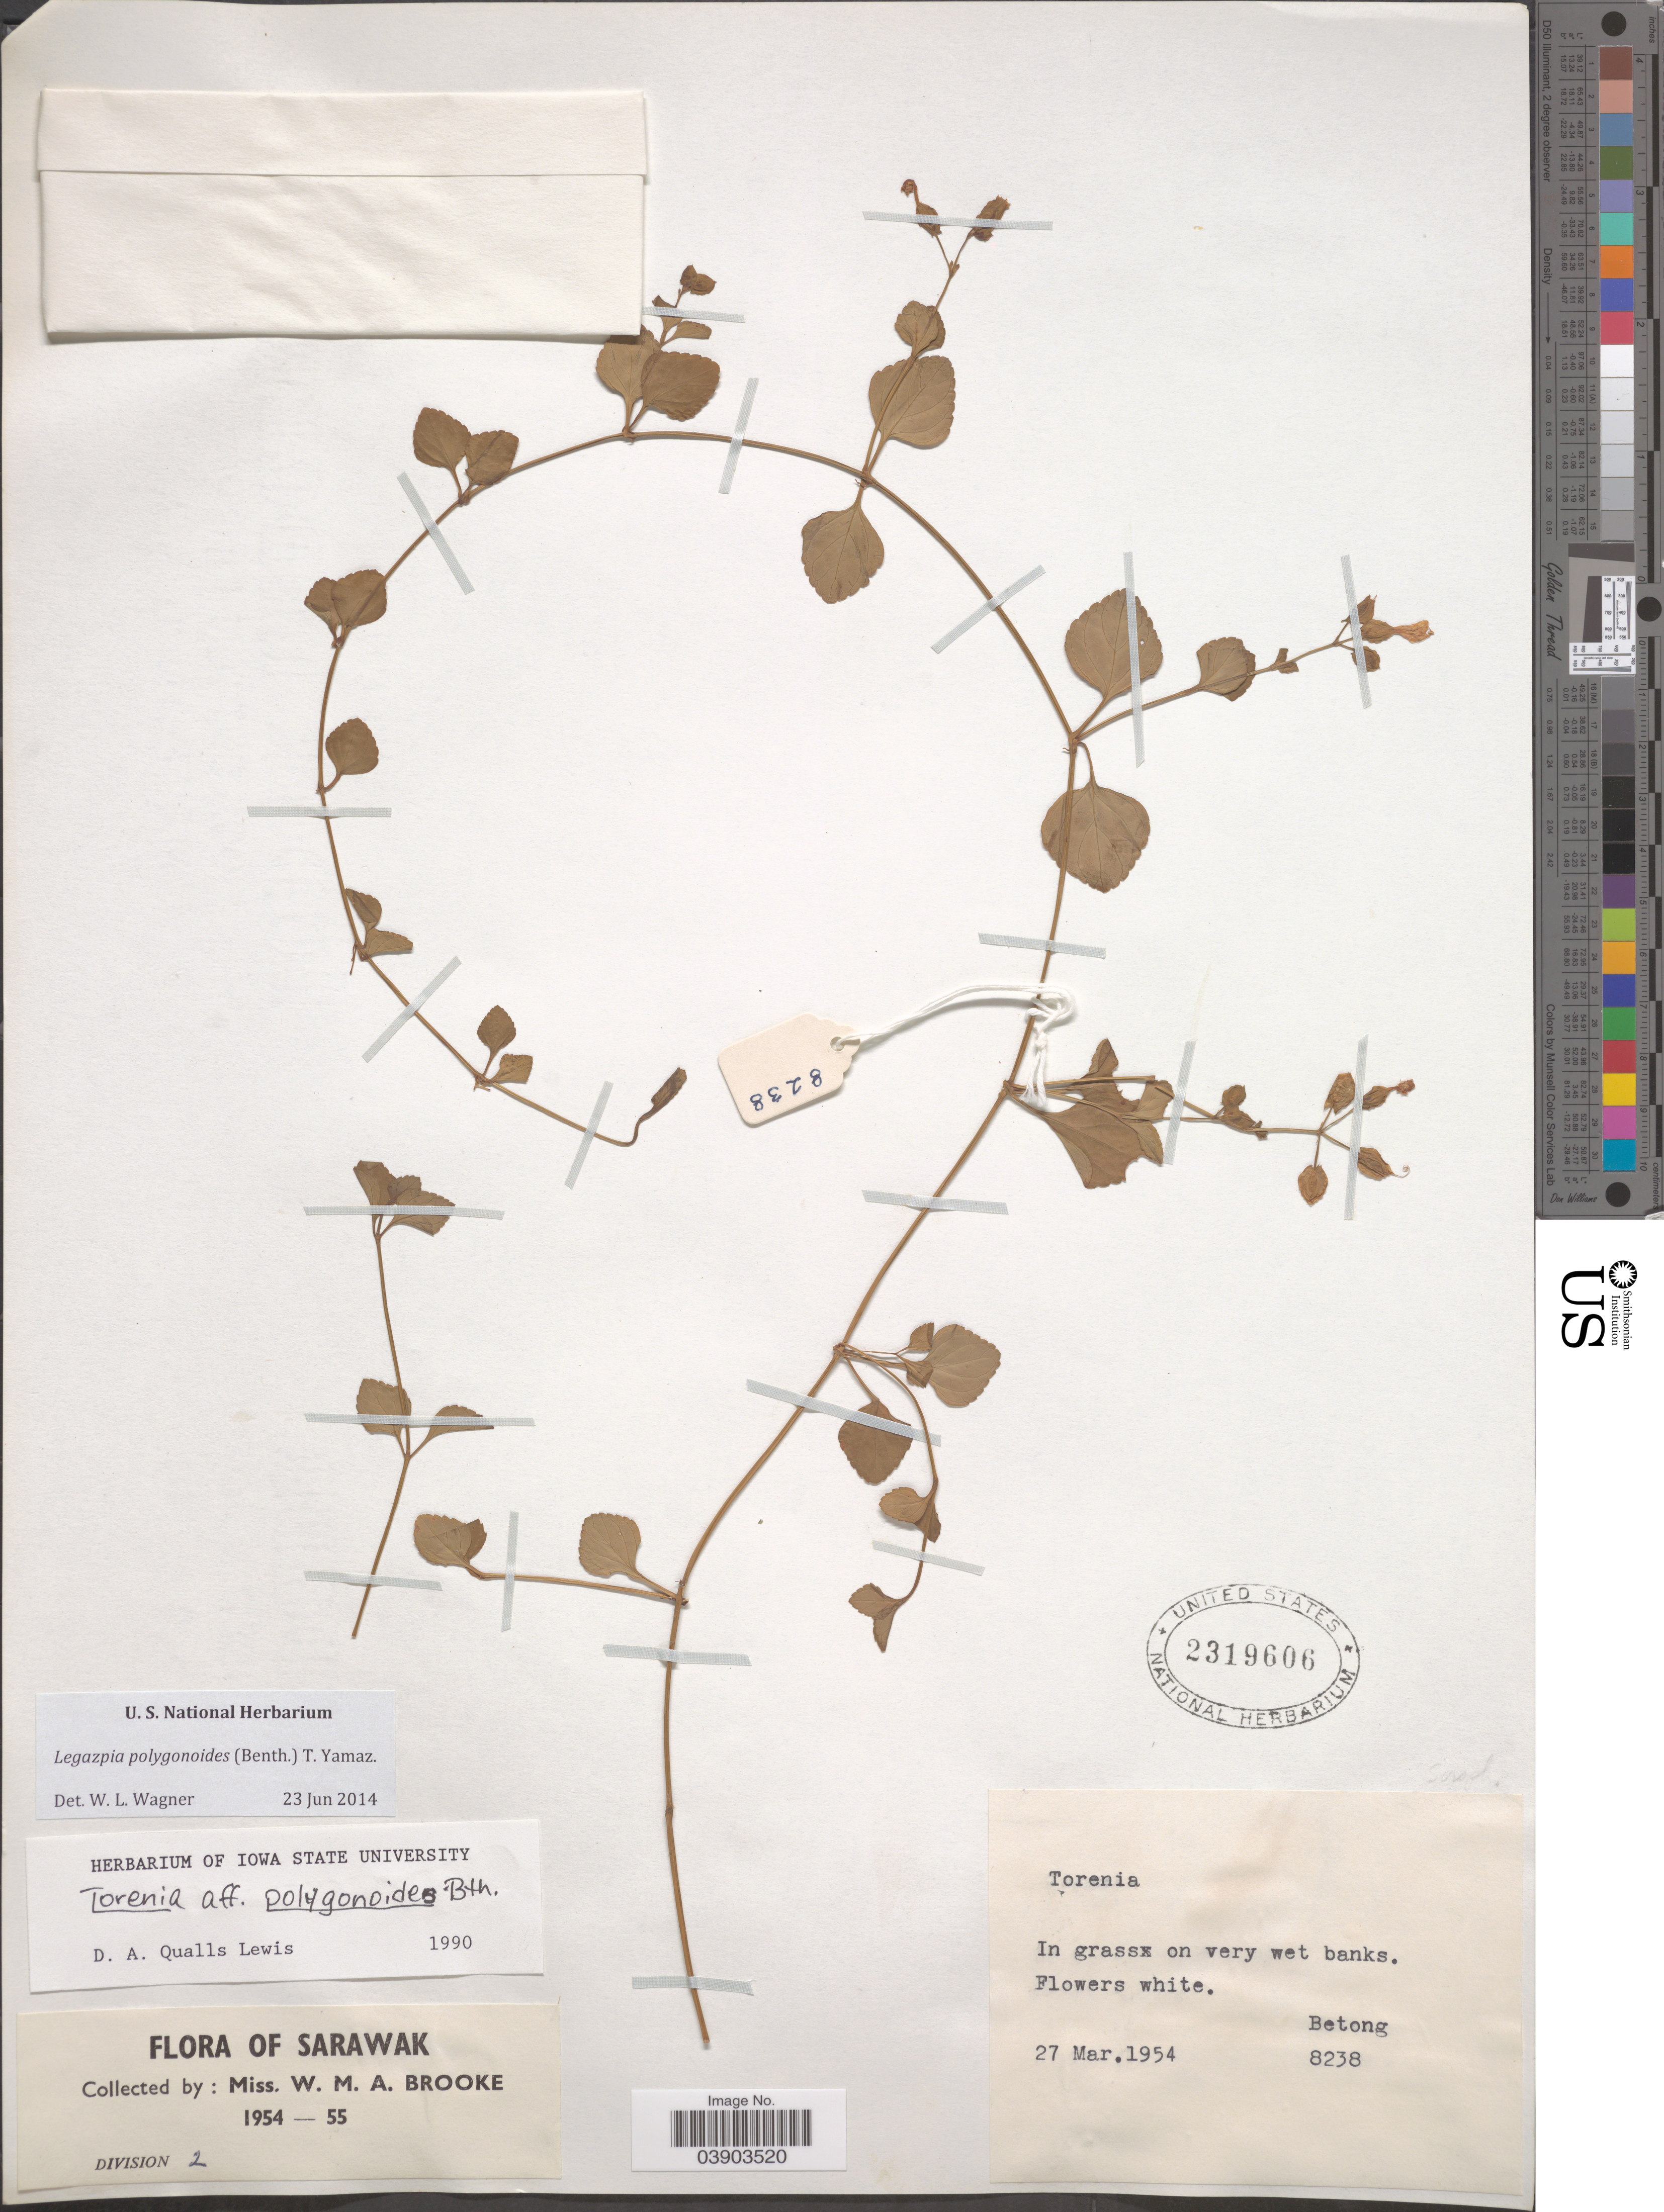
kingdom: Plantae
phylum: Tracheophyta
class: Magnoliopsida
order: Lamiales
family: Linderniaceae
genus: Torenia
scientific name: Torenia polygonoides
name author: Benth.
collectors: W. Brooke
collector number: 8238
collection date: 1954-03-27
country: Malaysia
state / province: Sarawak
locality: Division 2. Betong.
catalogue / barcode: US 2319606